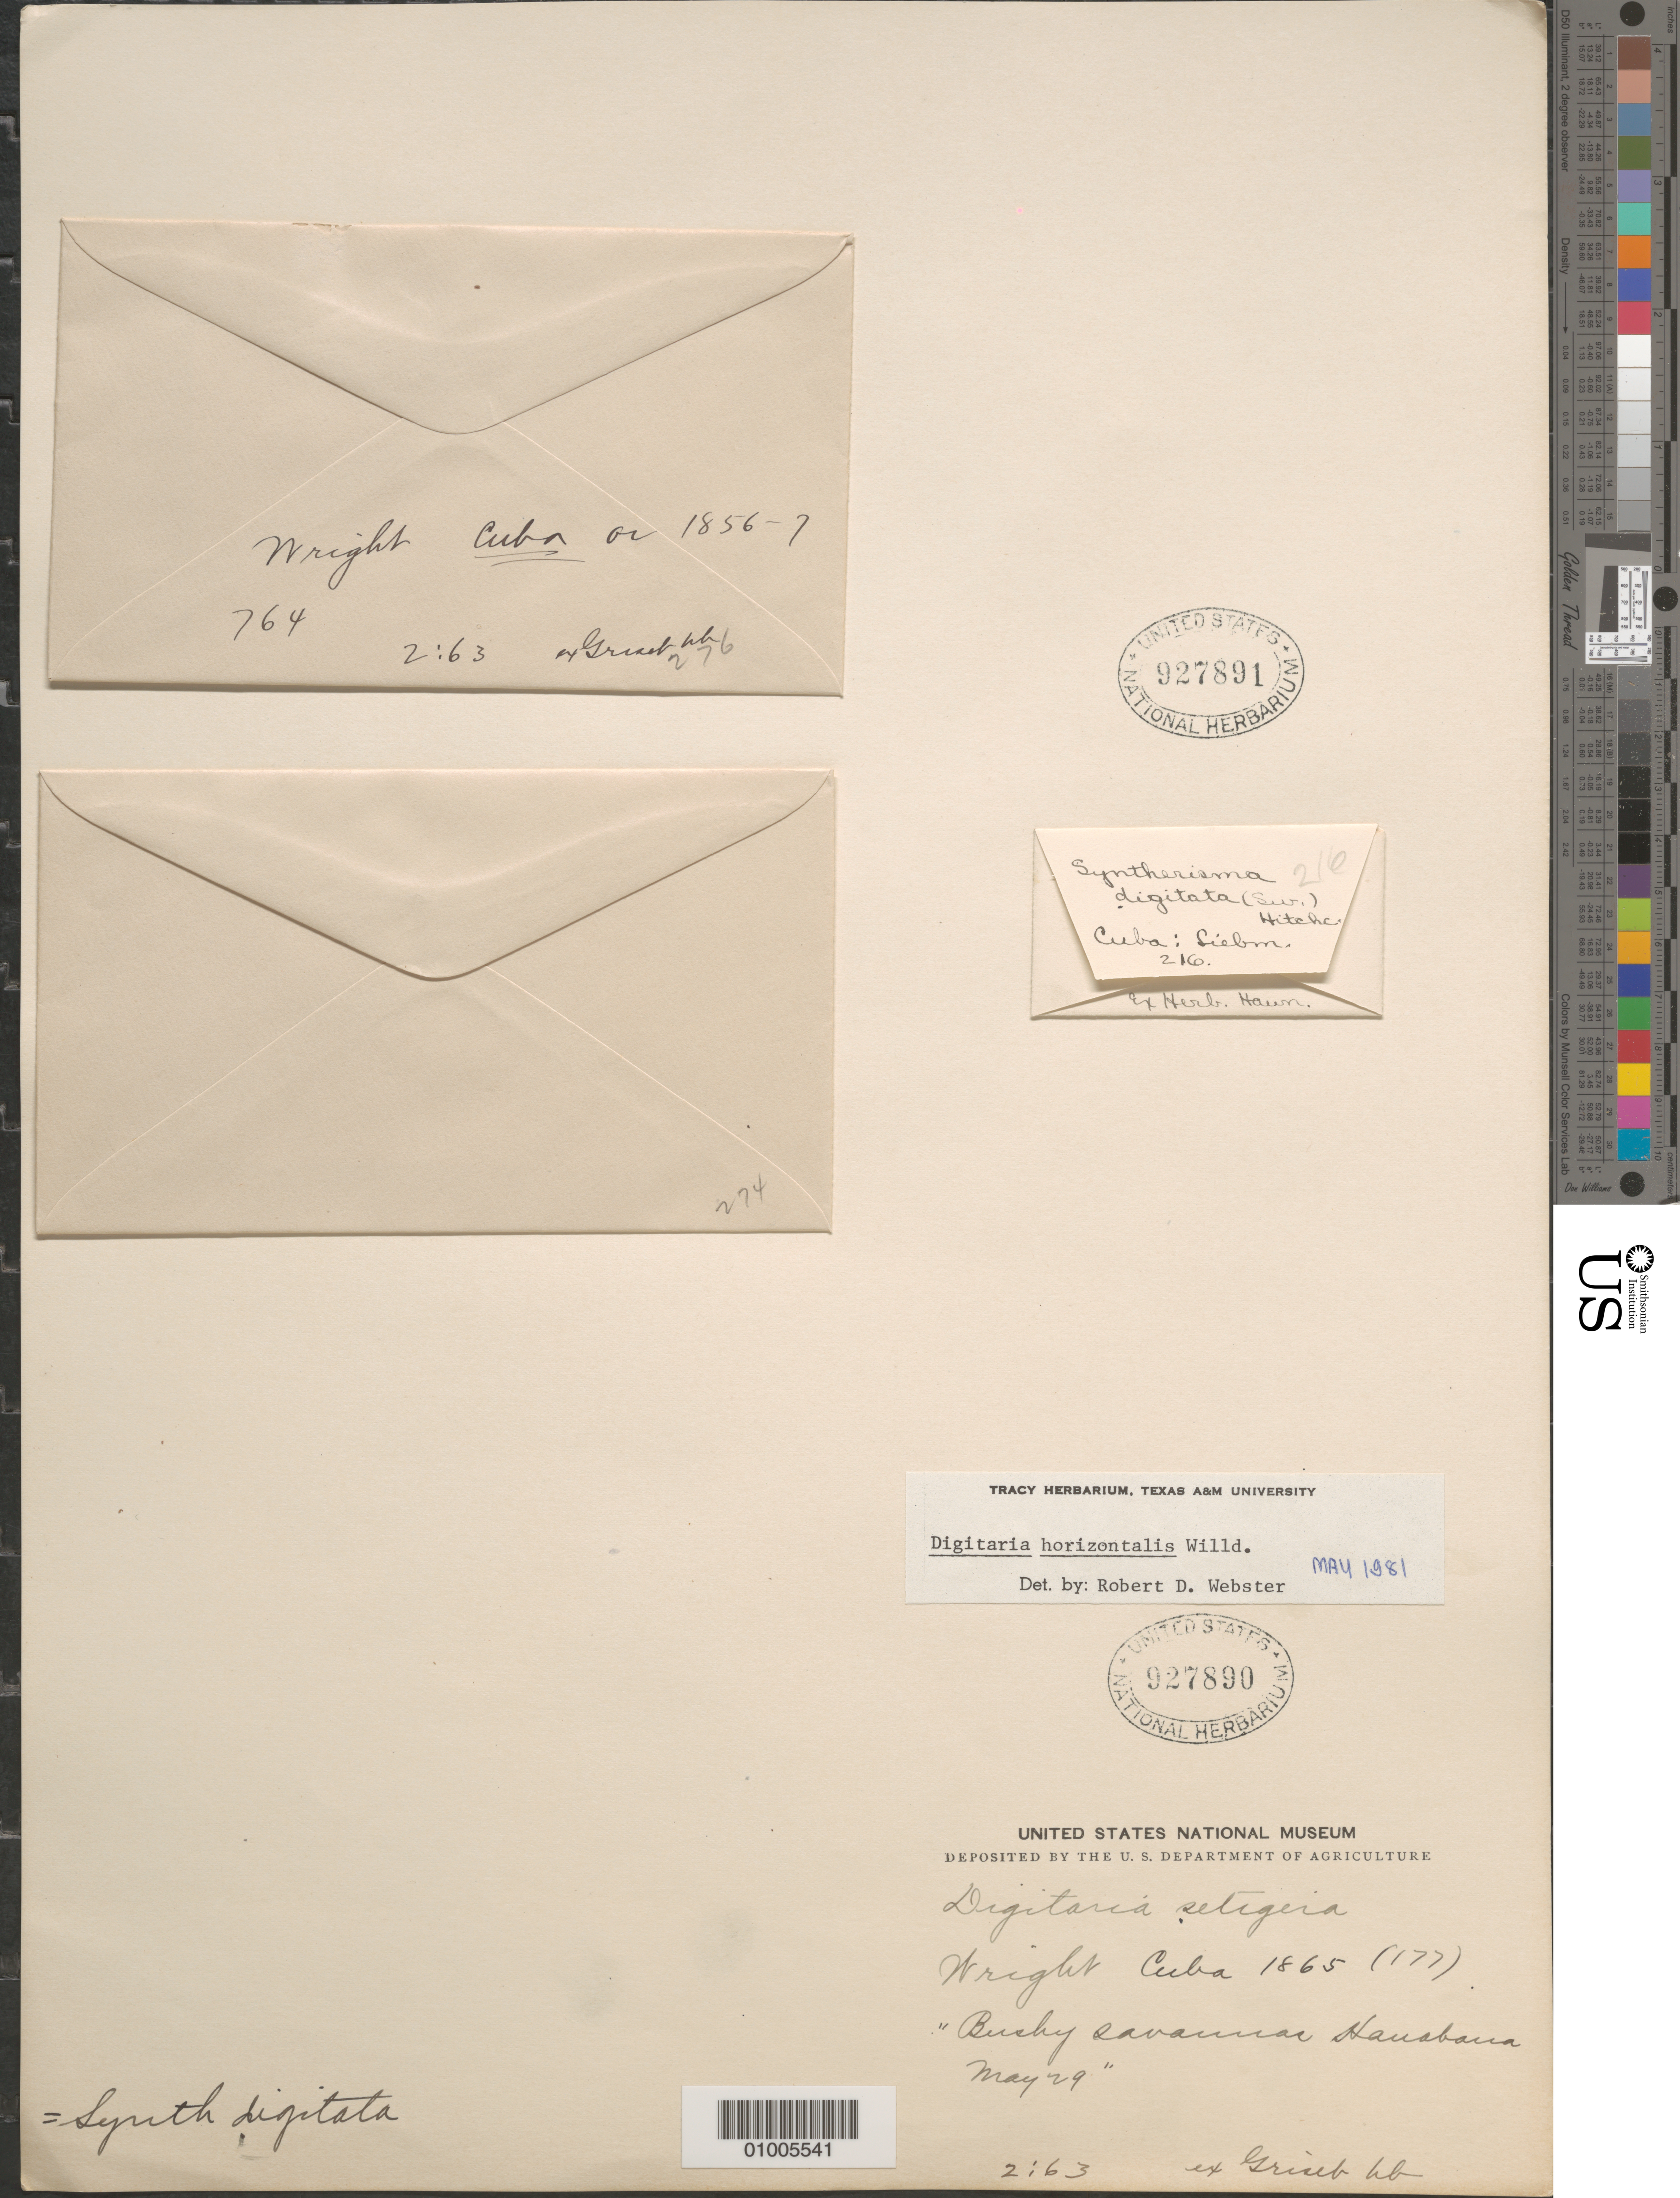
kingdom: Plantae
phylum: Tracheophyta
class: Liliopsida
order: Poales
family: Poaceae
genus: Digitaria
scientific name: Digitaria horizontalis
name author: Willd.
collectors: C. Wright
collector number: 177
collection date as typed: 1865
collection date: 1865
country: Cuba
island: Cuba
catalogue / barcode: US 927890